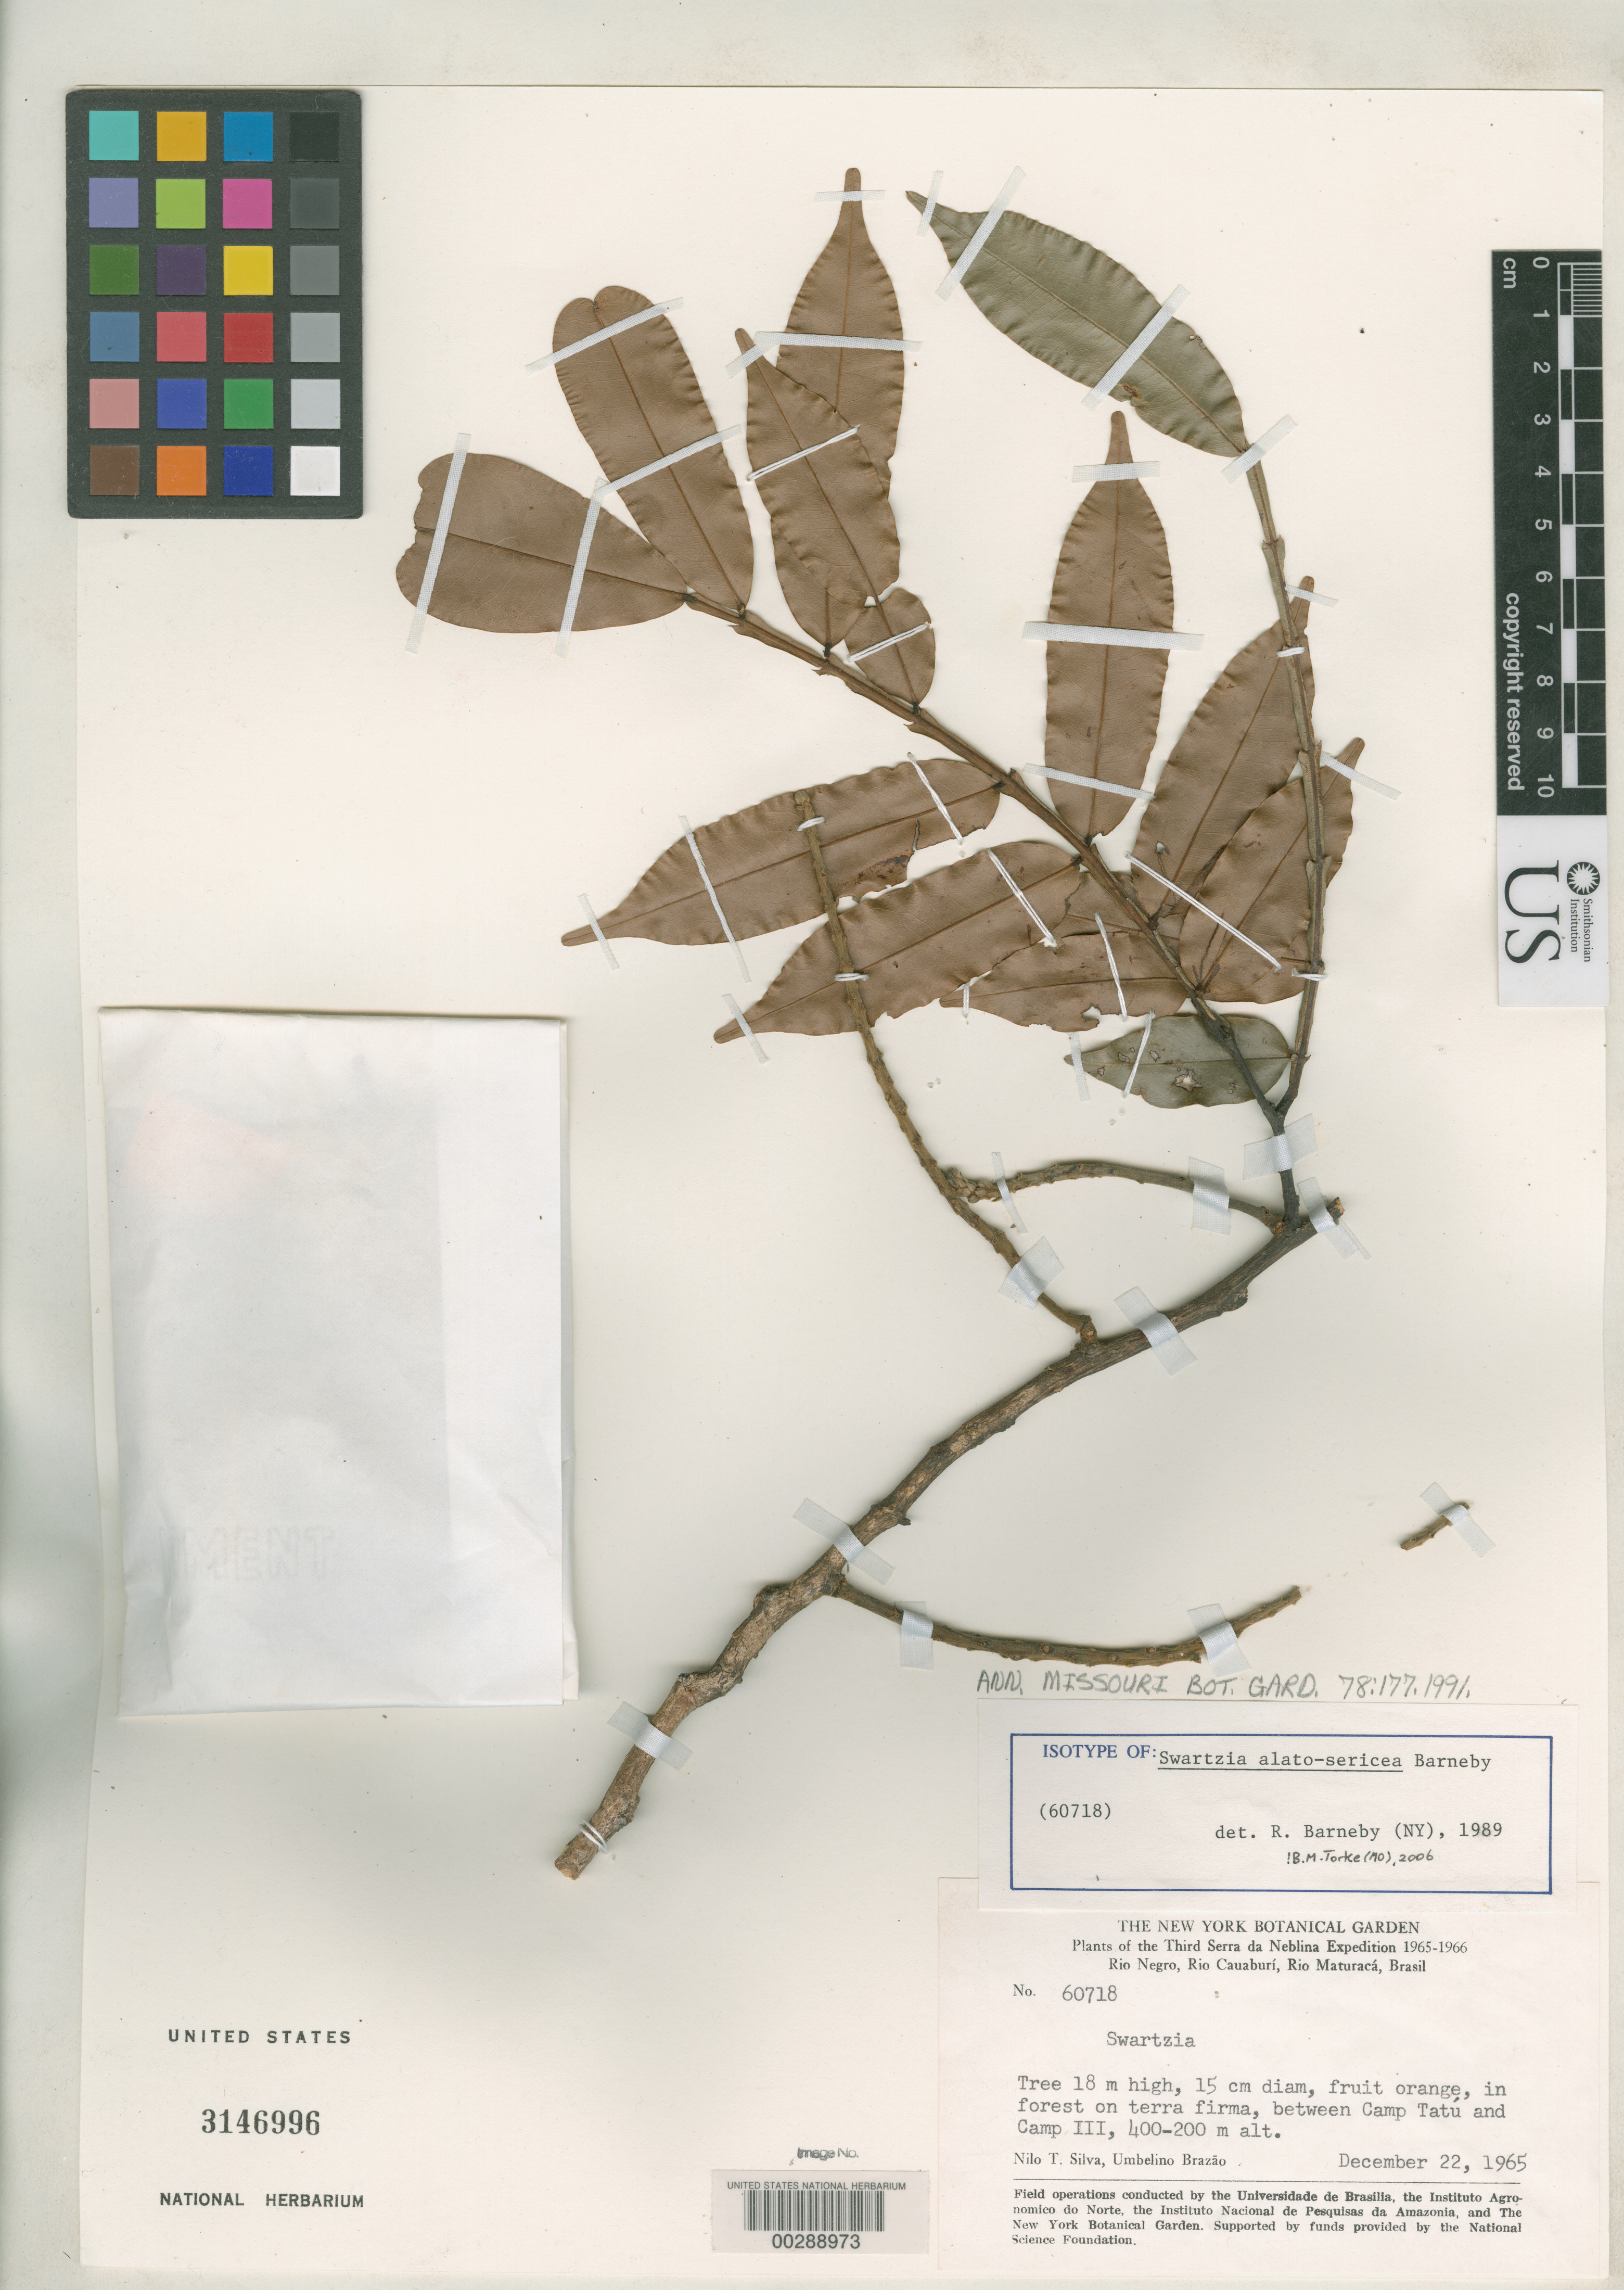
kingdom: Plantae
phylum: Tracheophyta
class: Magnoliopsida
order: Fabales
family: Fabaceae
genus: Swartzia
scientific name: Swartzia alato-sericea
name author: Barneby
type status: Isotype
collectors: N. T. Silva & U. Brazão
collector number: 60718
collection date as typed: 22 Dec 1965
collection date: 1965-12-22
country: Brazil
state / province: Amazonas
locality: Serra da Neblina, Rio Cauaburi, between Camp Tatu and Camp III.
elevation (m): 200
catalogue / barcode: US 3146996